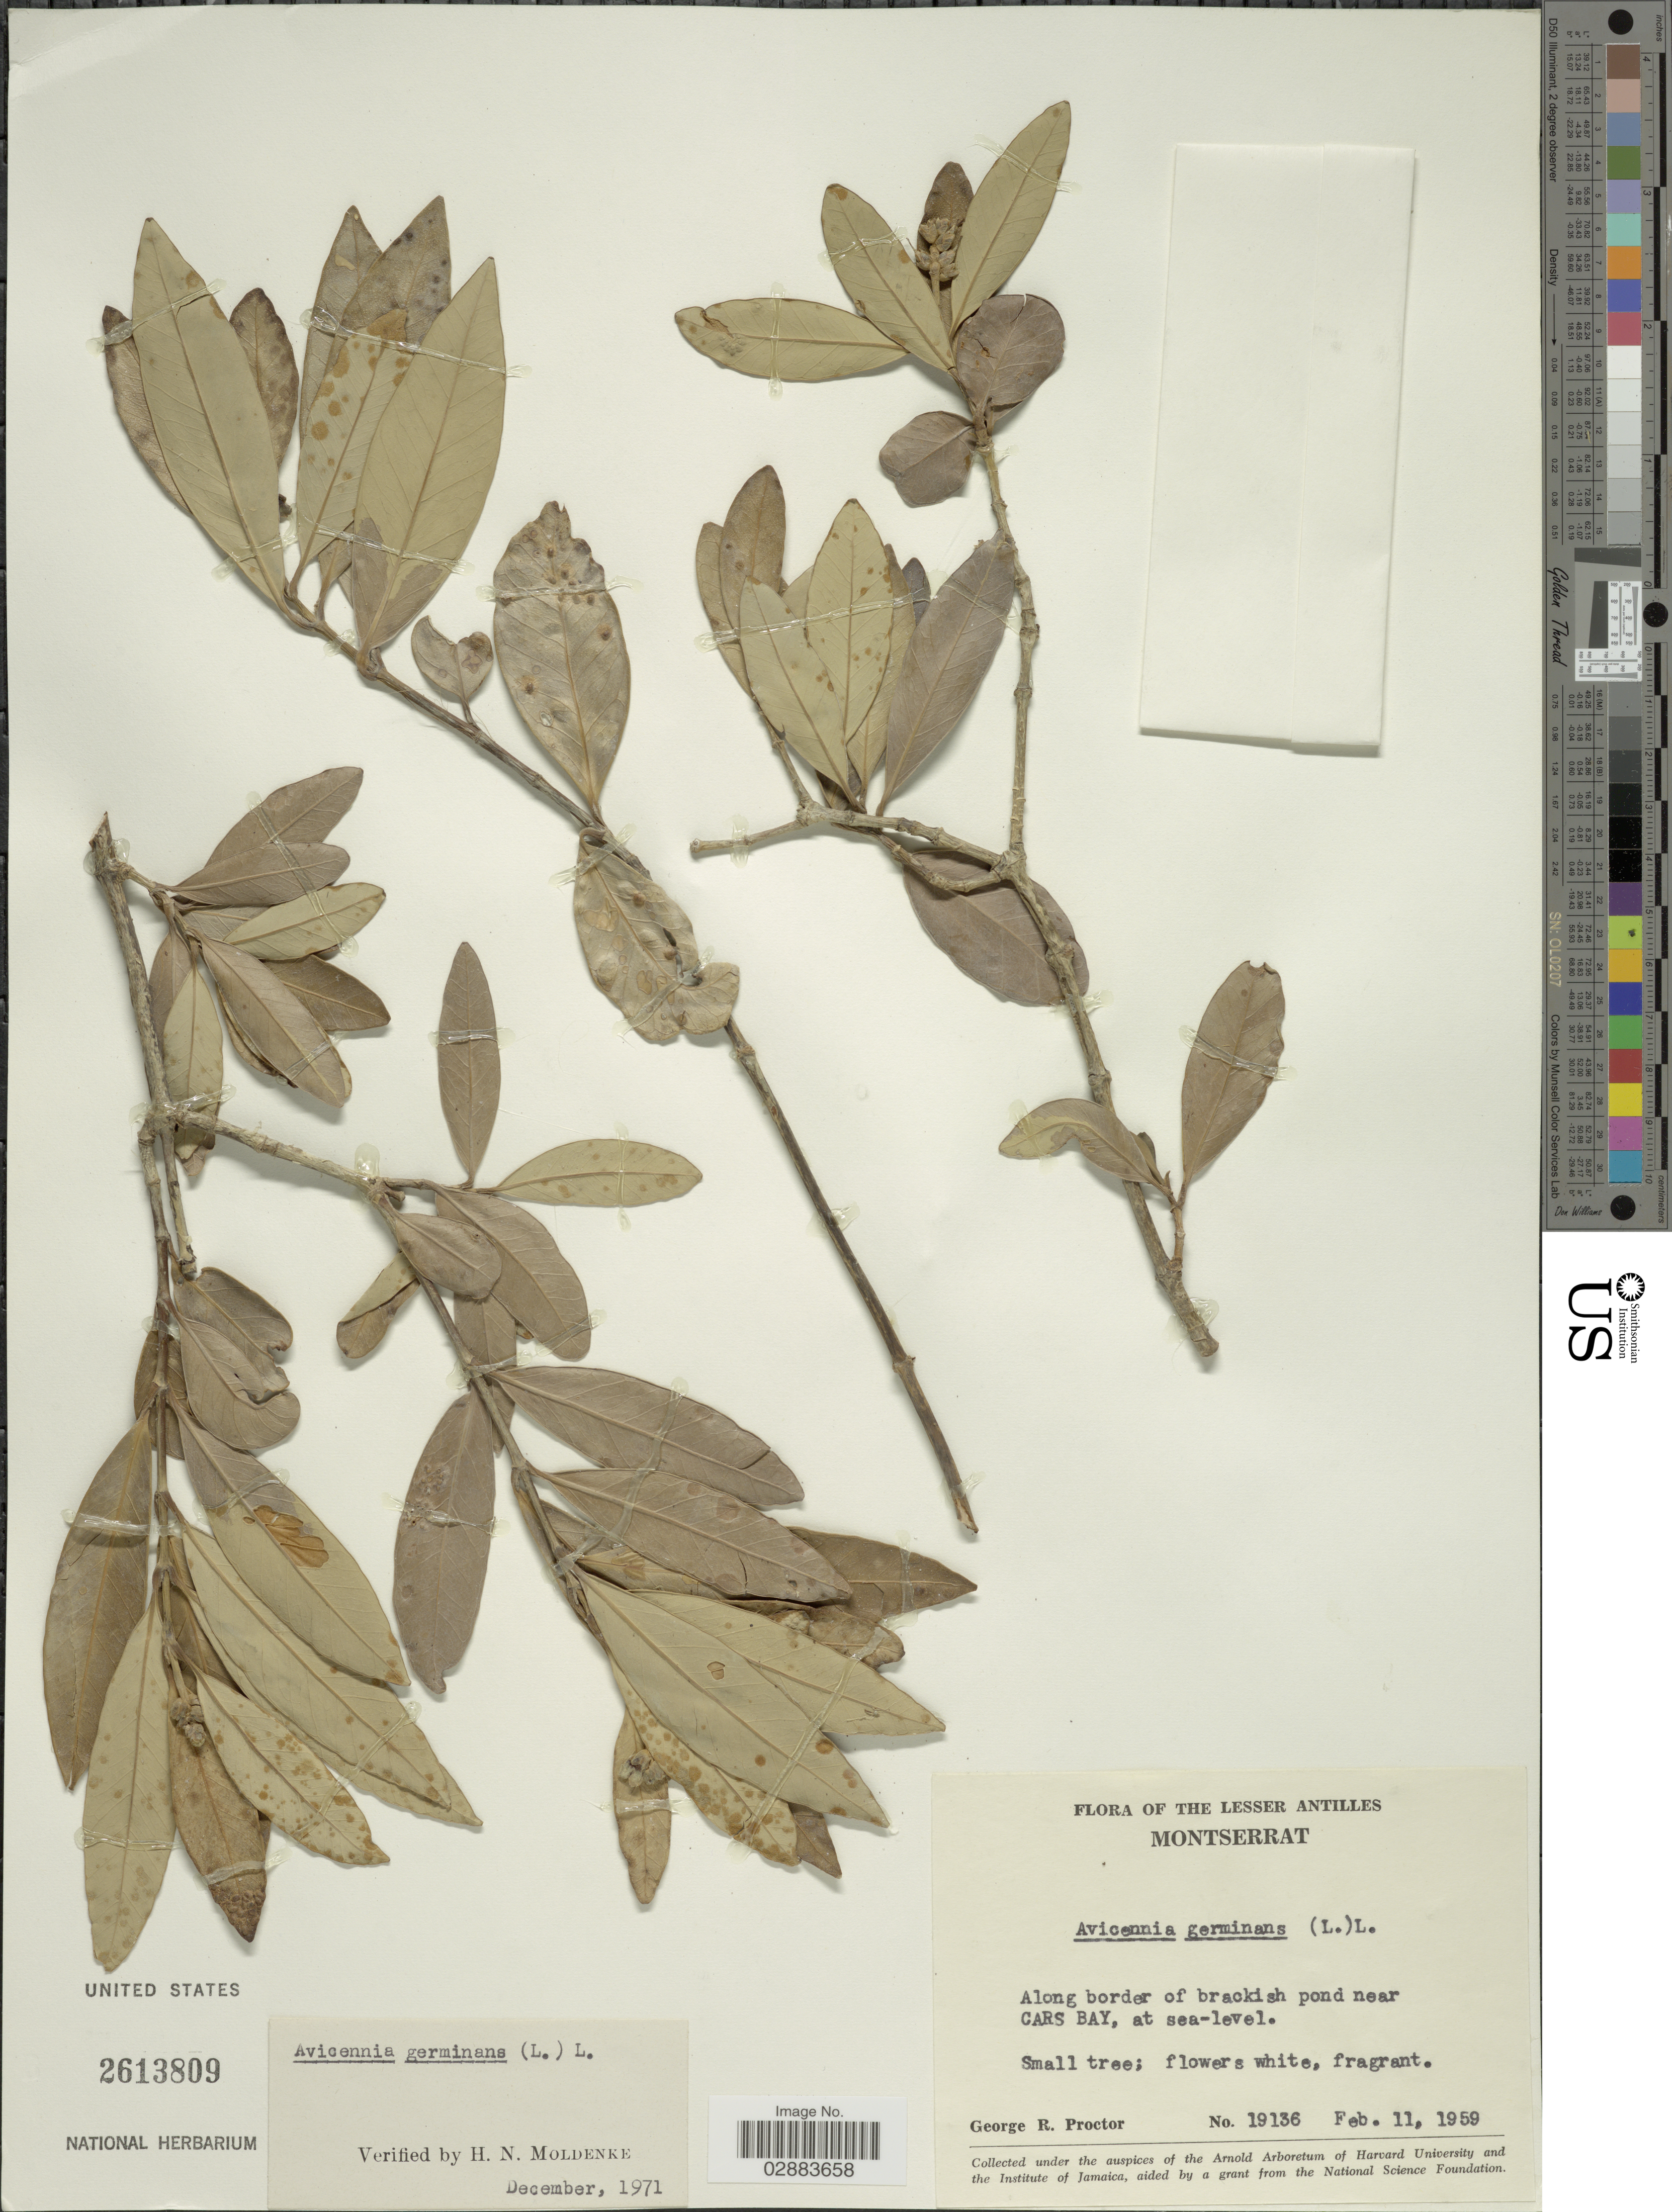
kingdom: Plantae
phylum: Tracheophyta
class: Magnoliopsida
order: Lamiales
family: Acanthaceae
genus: Avicennia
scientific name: Avicennia germinans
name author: (L.) L.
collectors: G. Proctor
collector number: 19136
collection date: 1959-02-11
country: Montserrat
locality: The Lesser Antilles. Along border of brackish pond near Cars Bay.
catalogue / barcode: US 2613809